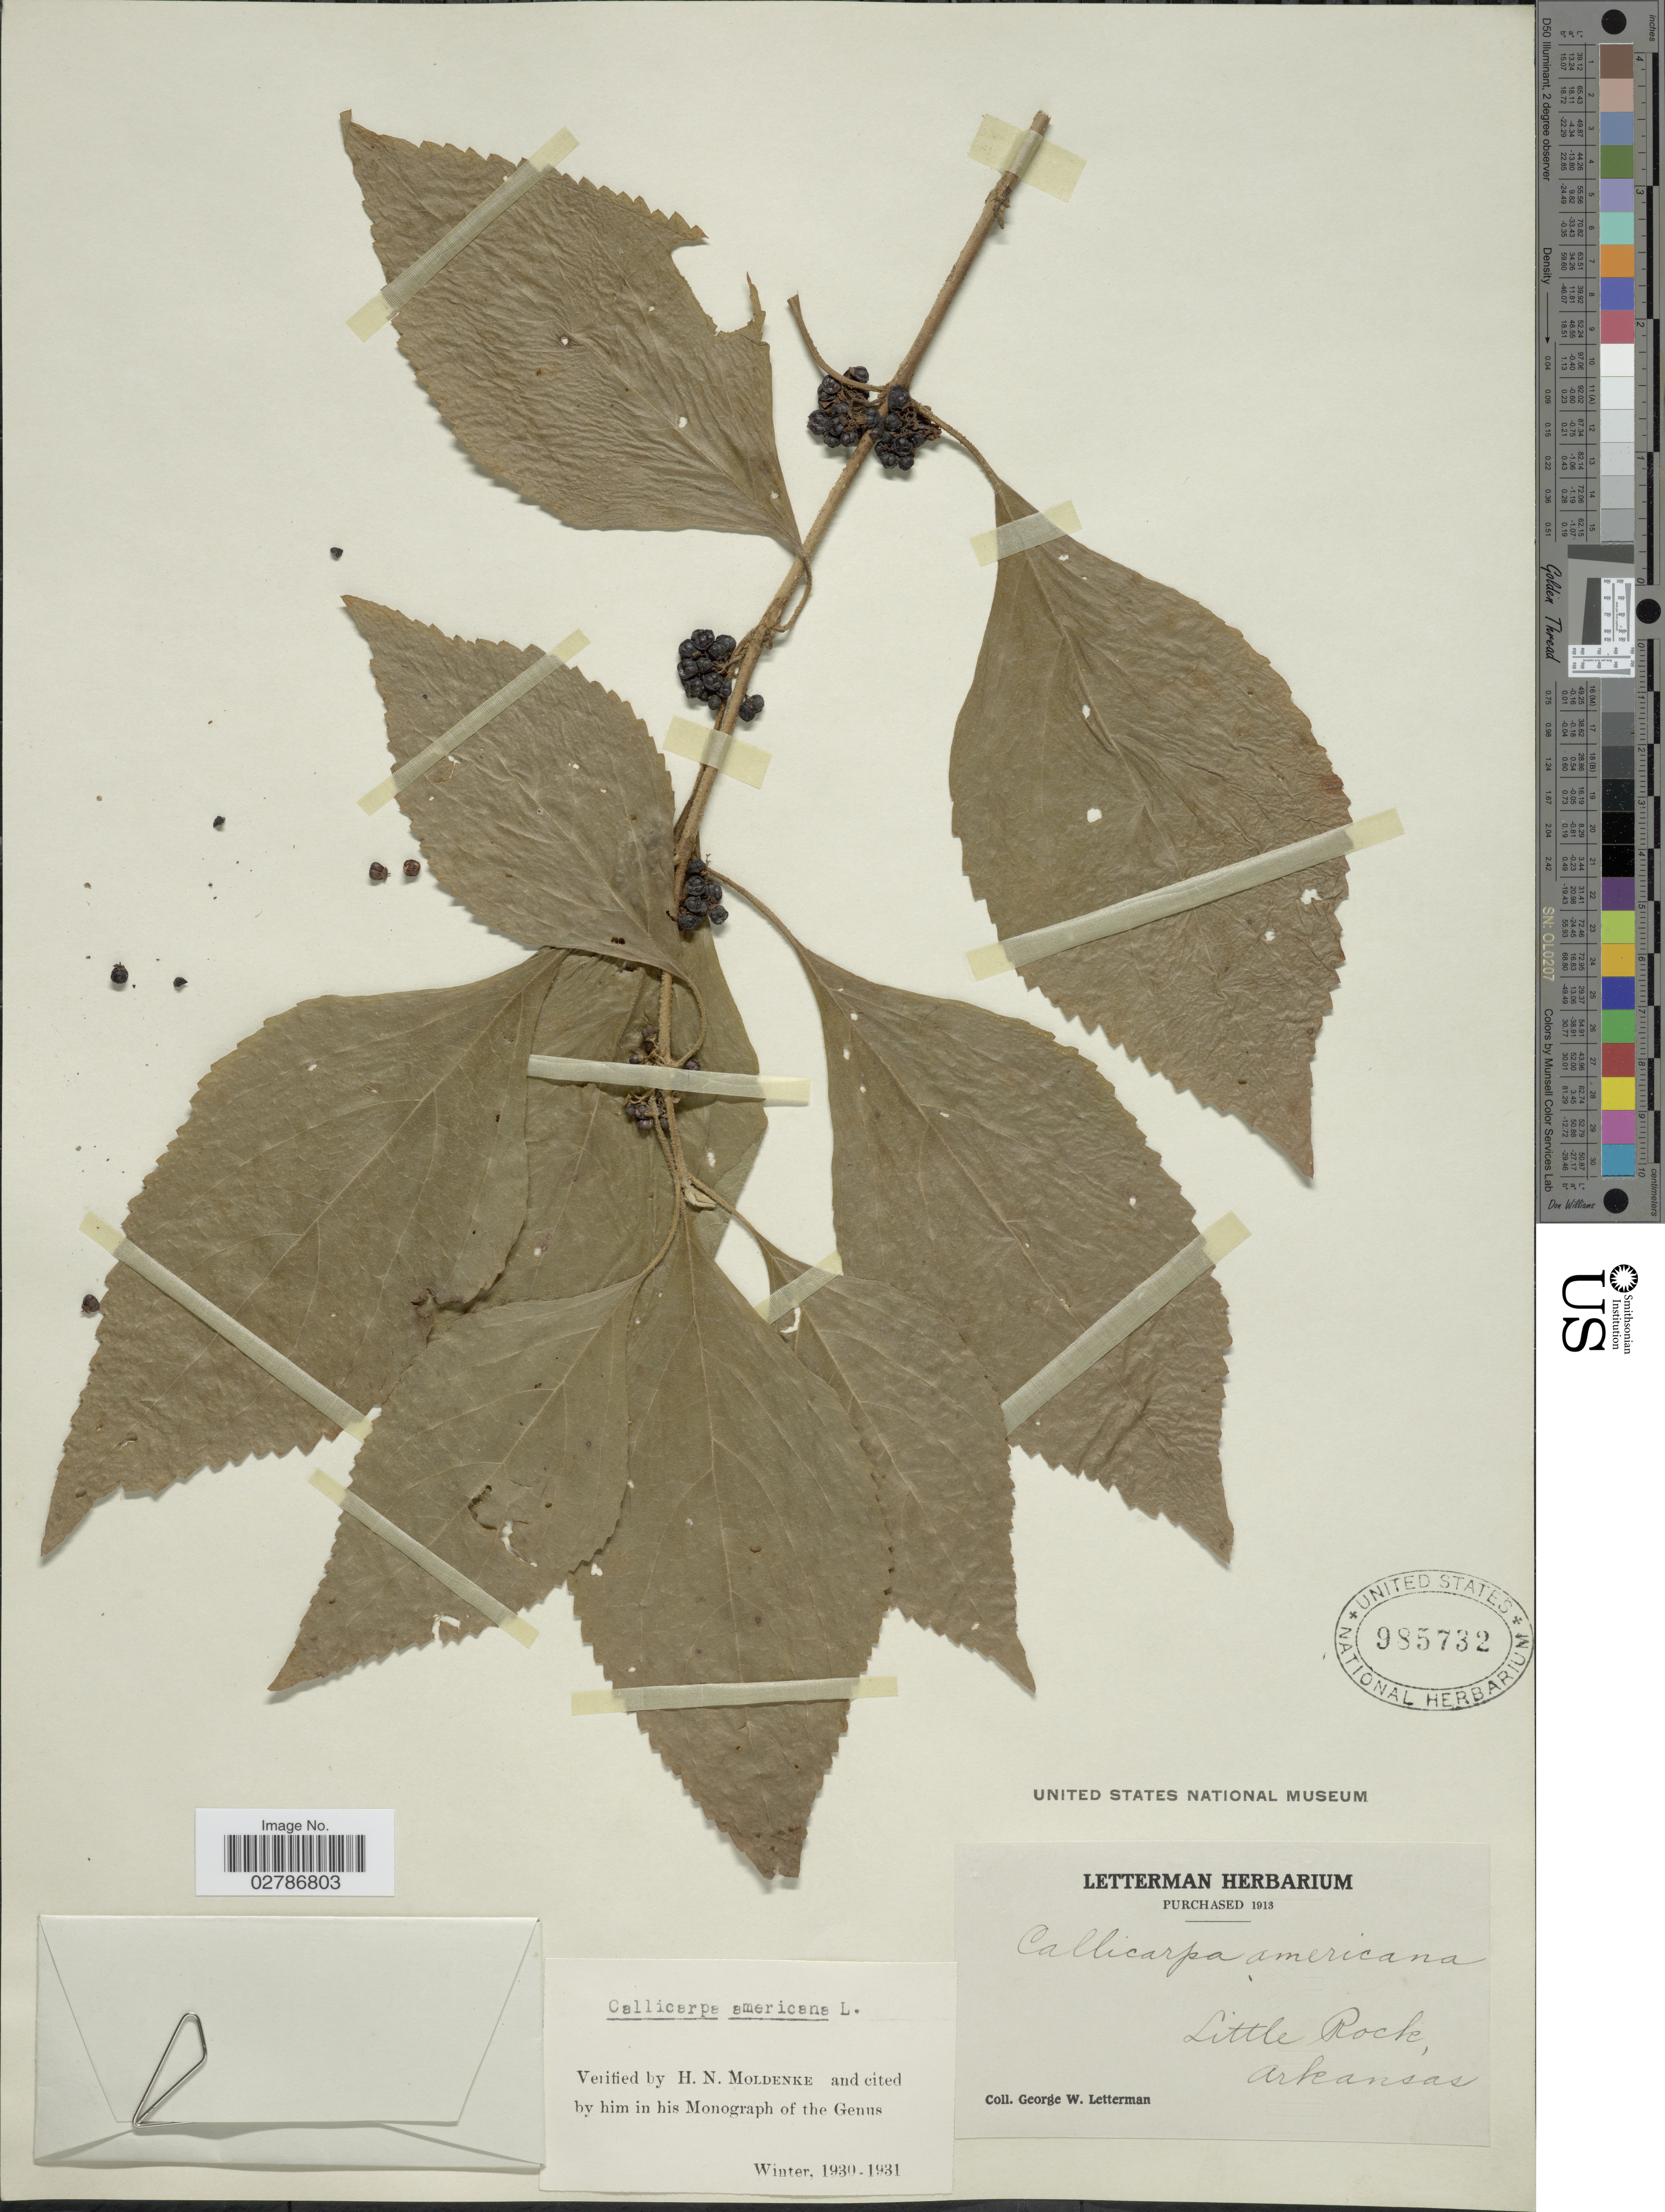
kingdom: Plantae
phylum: Tracheophyta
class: Magnoliopsida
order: Lamiales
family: Lamiaceae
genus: Callicarpa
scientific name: Callicarpa americana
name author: L.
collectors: G. W. Letterman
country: United States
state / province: Arkansas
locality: Little Rock.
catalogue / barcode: US 985732